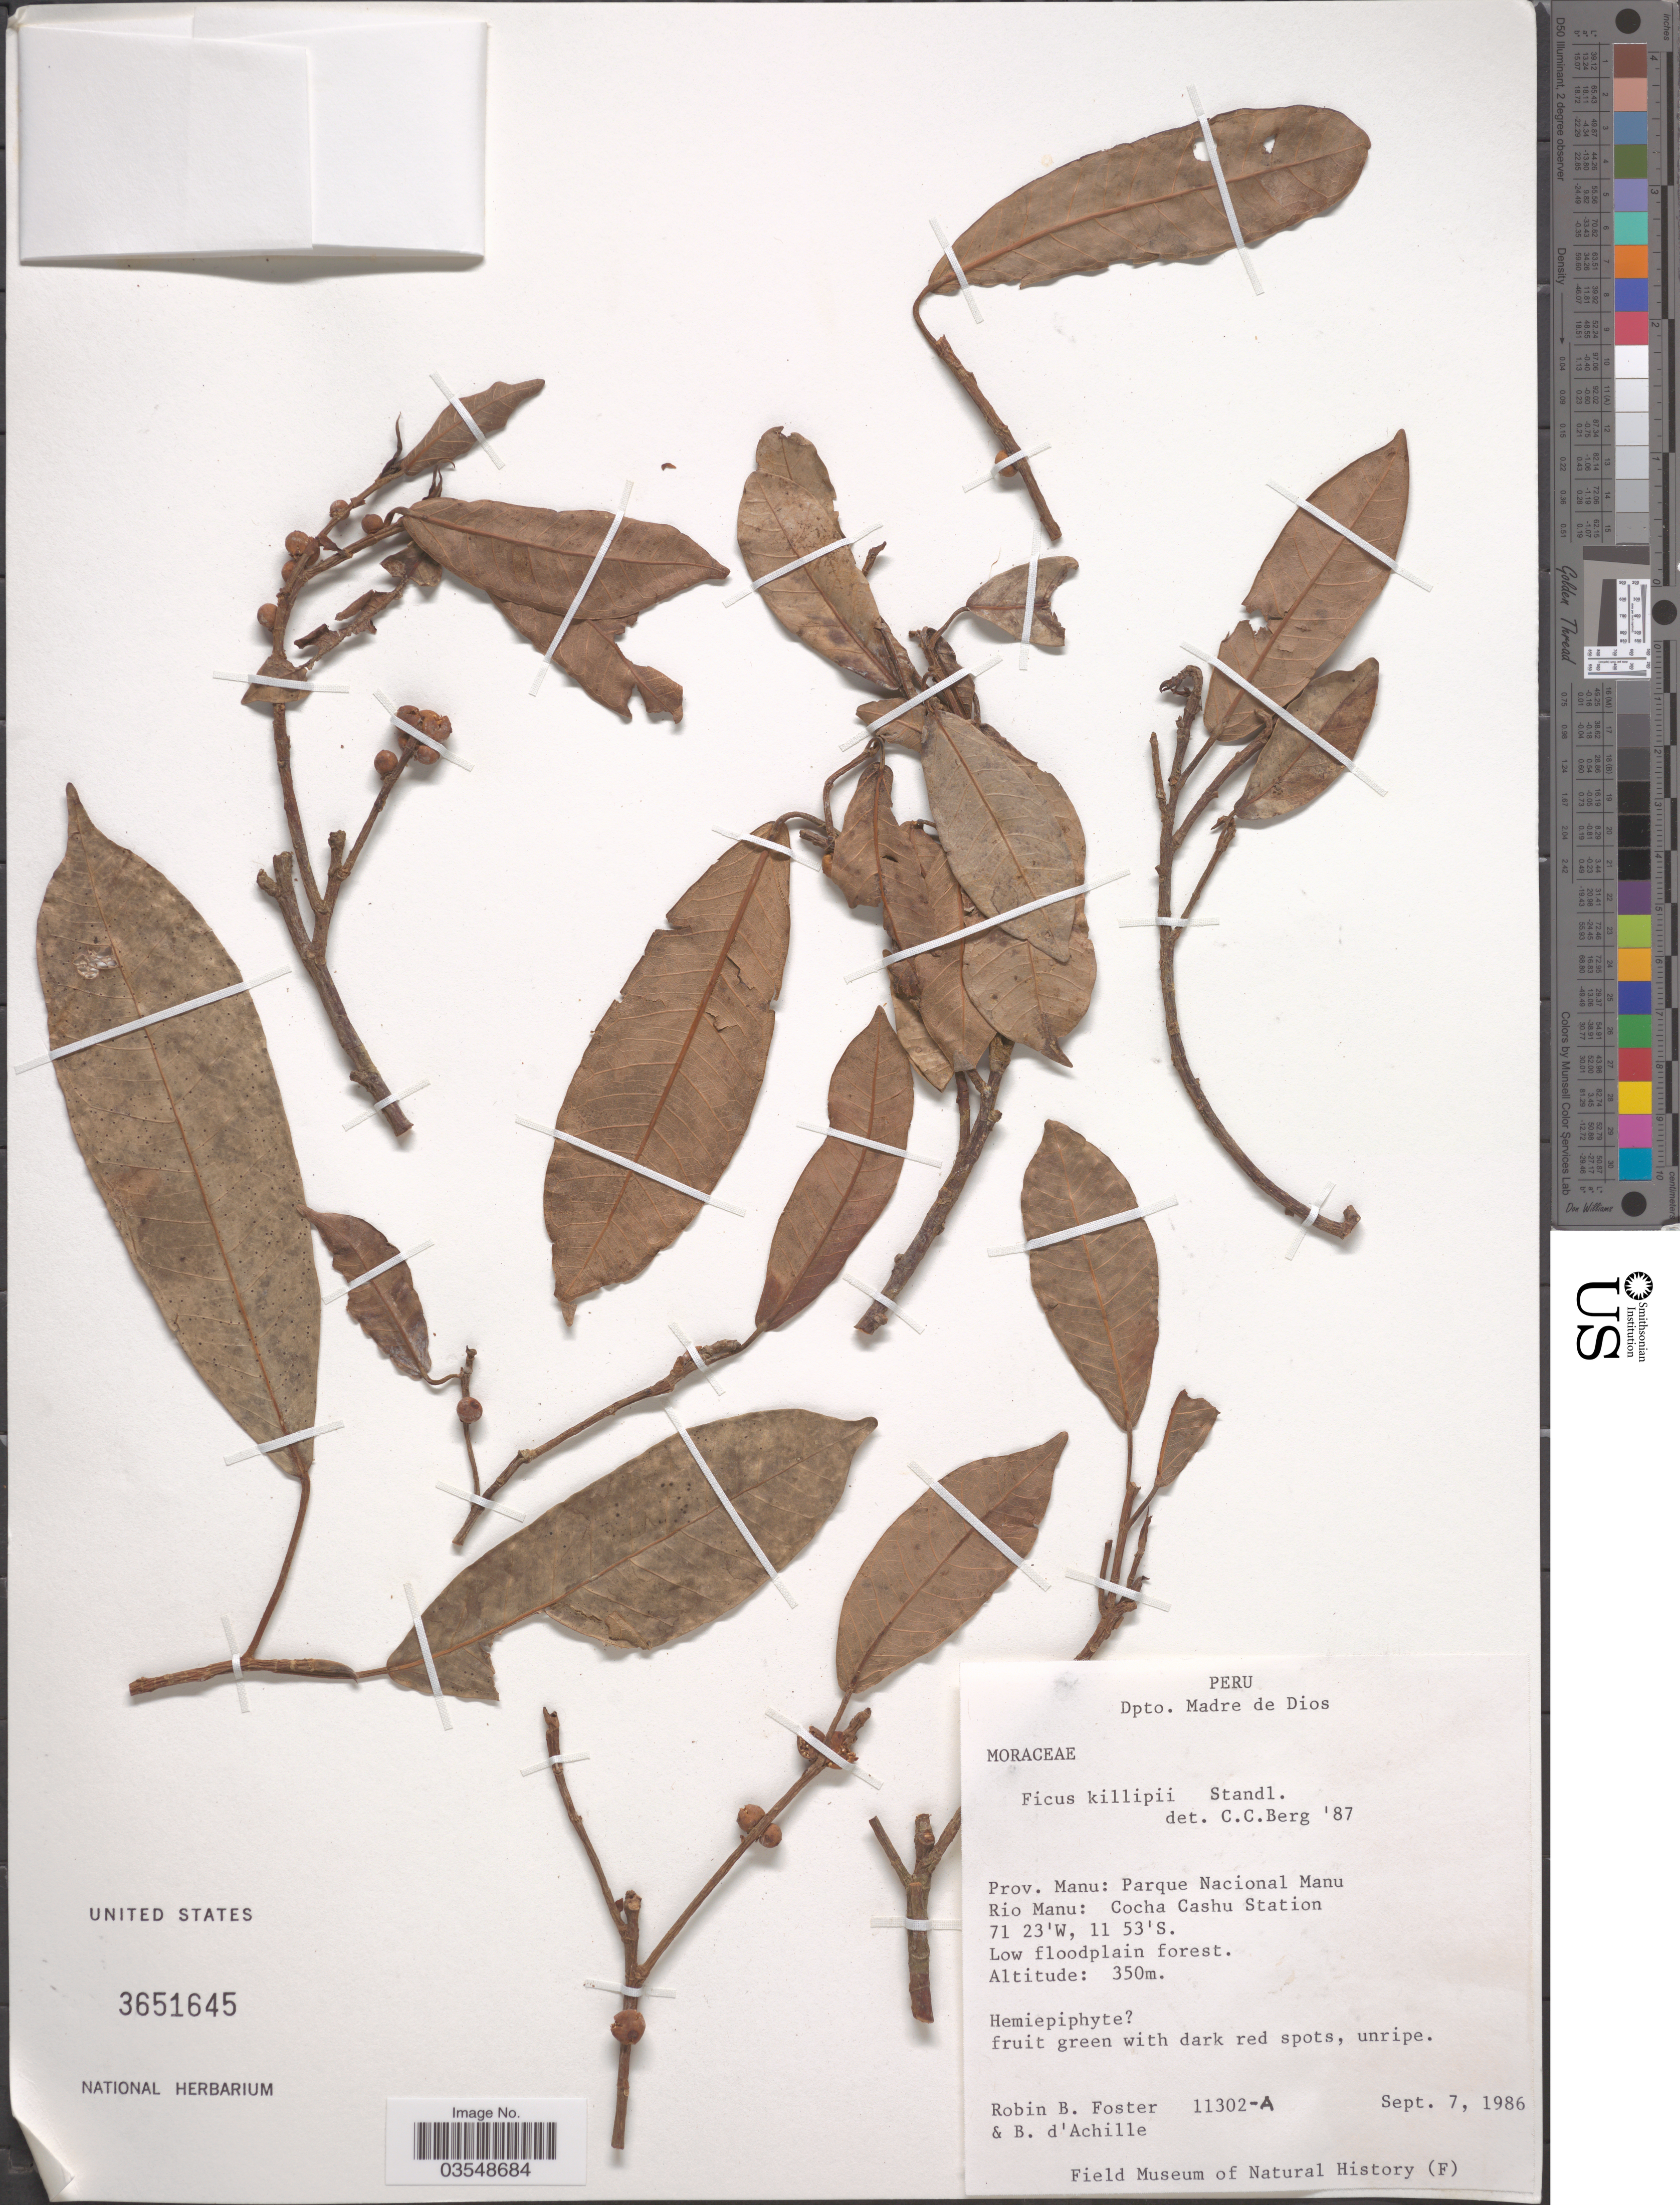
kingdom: Plantae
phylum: Tracheophyta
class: Magnoliopsida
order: Rosales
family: Moraceae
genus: Ficus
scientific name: Ficus killipii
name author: Standl. in J.F. Macbr.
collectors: R. Forster & B. d'Achille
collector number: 11302-A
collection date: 1986-09-07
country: Peru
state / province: Madre de Dios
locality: Dpto. Madre de Dios. Prov. Manu: Parque Nacional Manu. Rio Manu: Cocha Cashu Station.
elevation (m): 350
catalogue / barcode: US 3651645